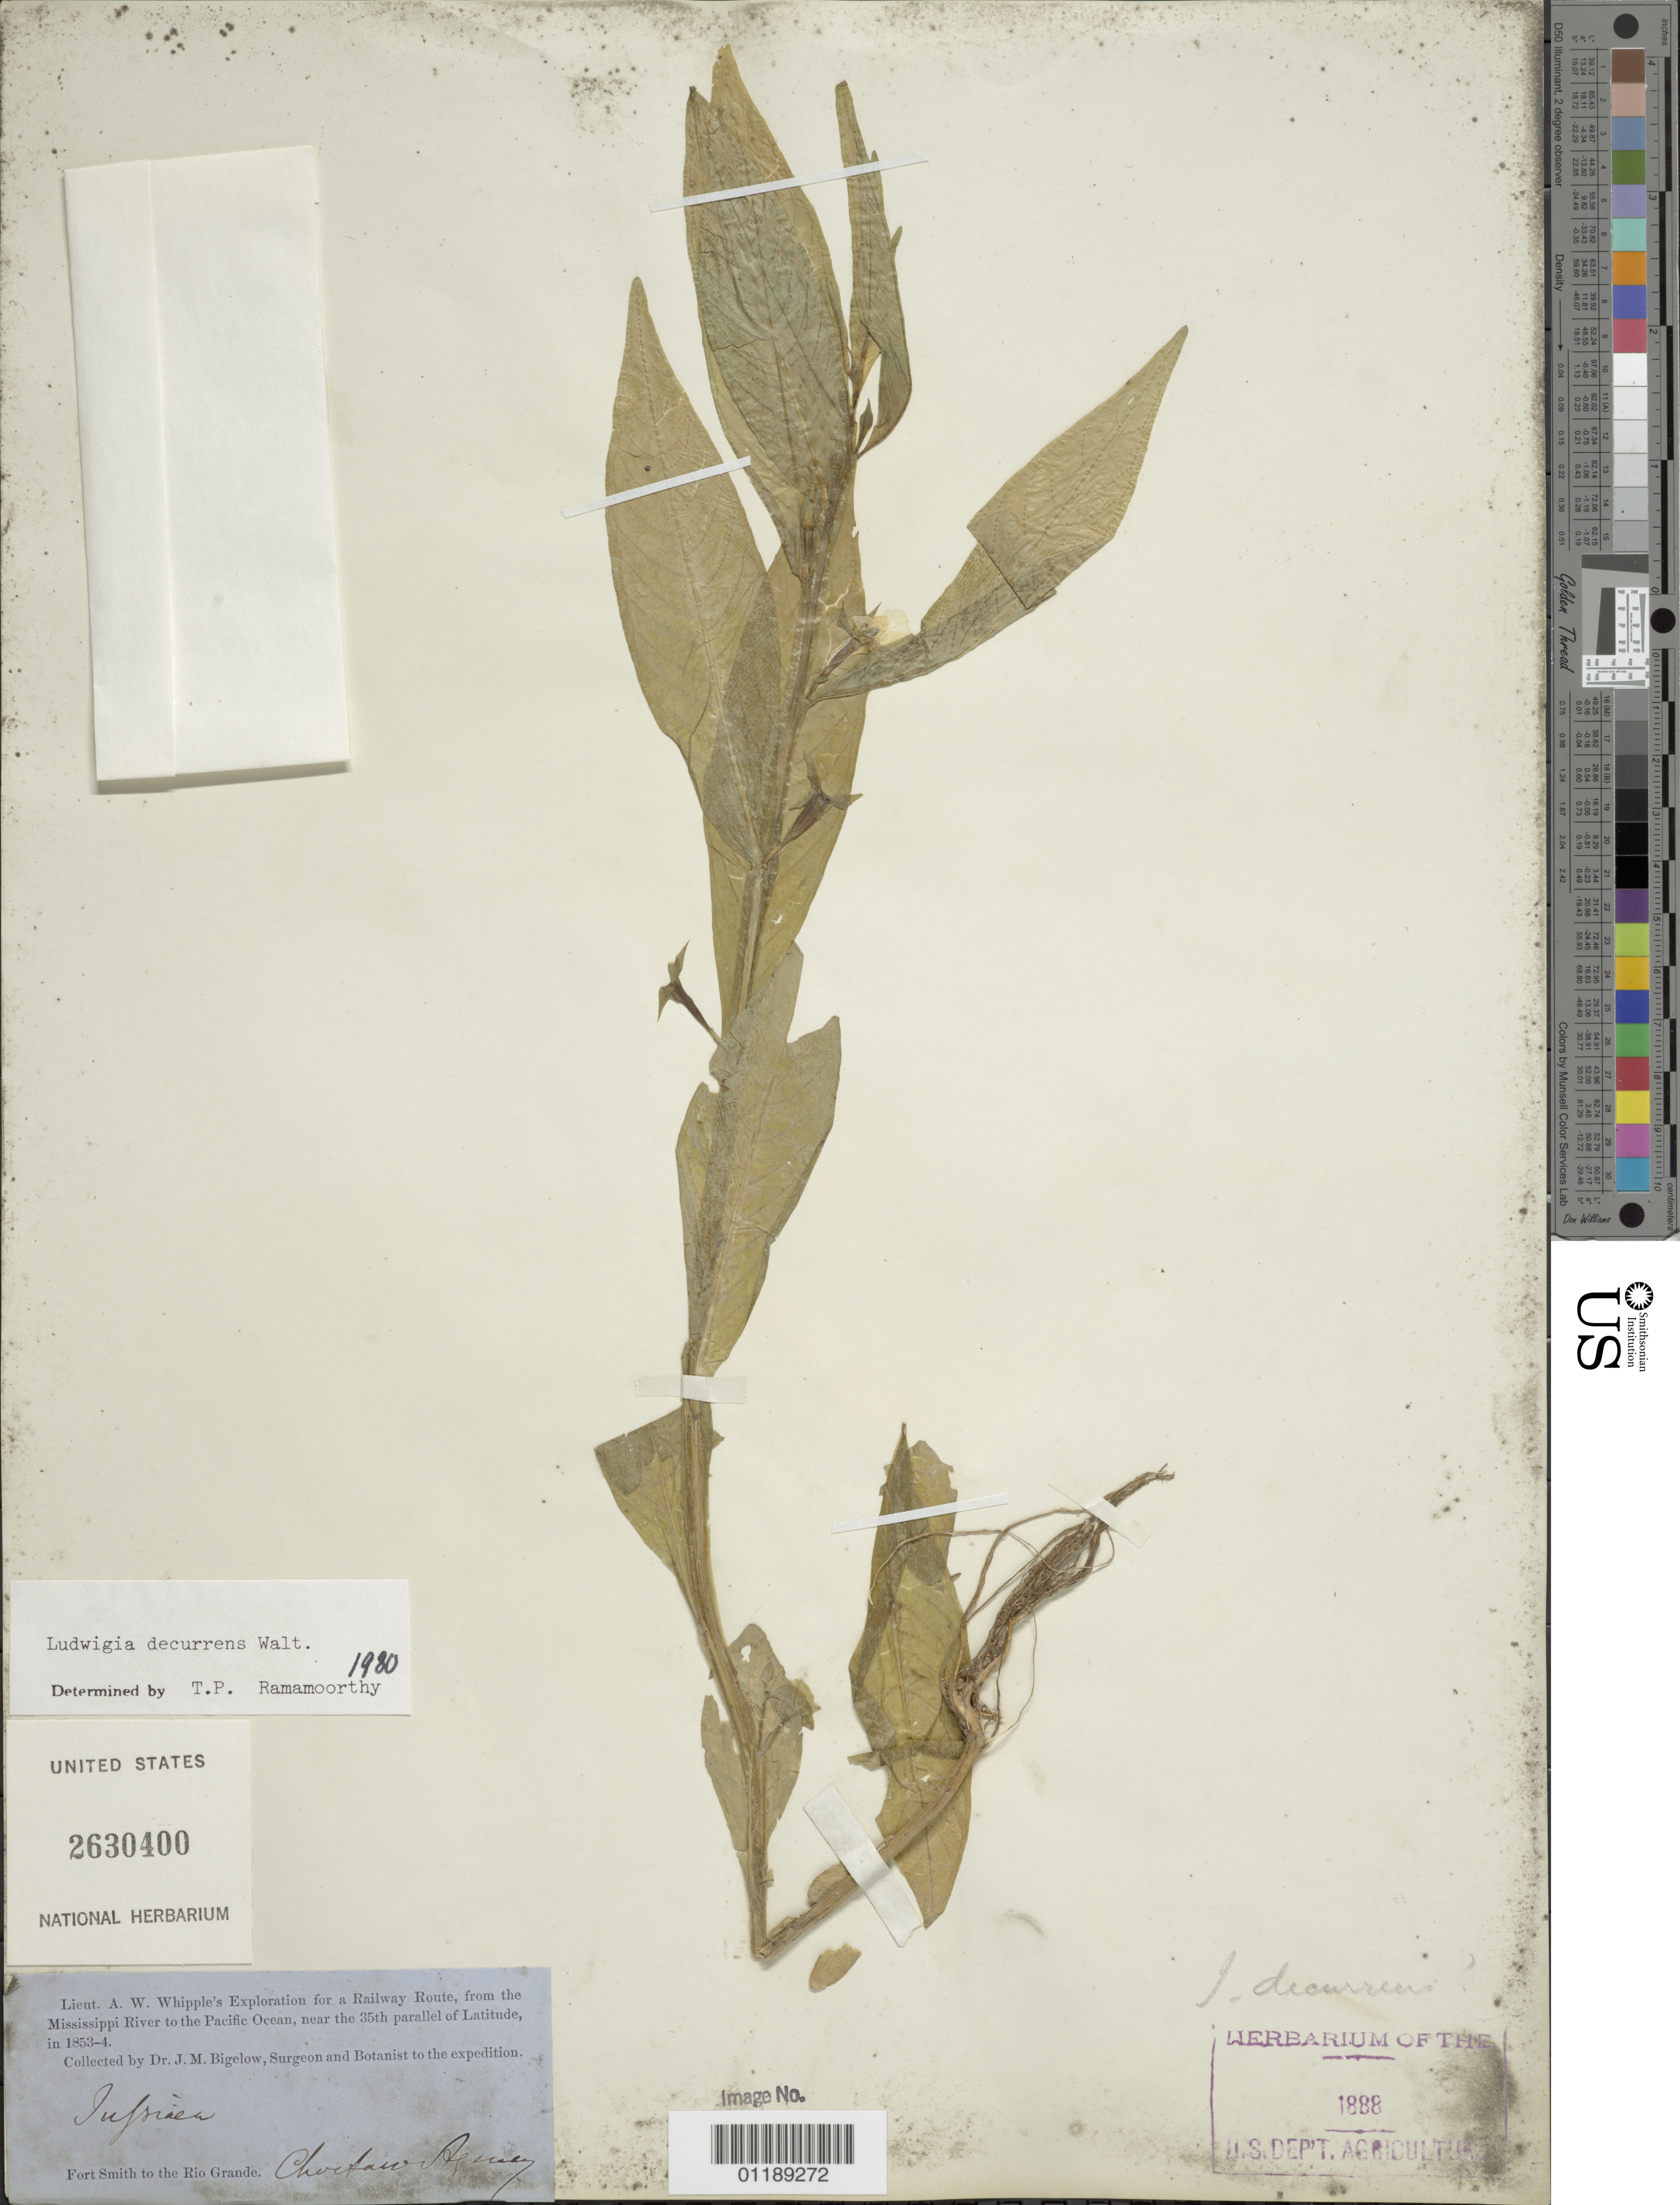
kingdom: Plantae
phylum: Tracheophyta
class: Magnoliopsida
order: Myrtales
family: Onagraceae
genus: Ludwigia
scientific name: Ludwigia decurrens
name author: Walter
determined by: Ramamoorthy, T. P.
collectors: J. M. Bigelow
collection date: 1853/1854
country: United States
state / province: Oklahoma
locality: Fort Smith to the Rio Grande, Choctaw Agency.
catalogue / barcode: US 2630400